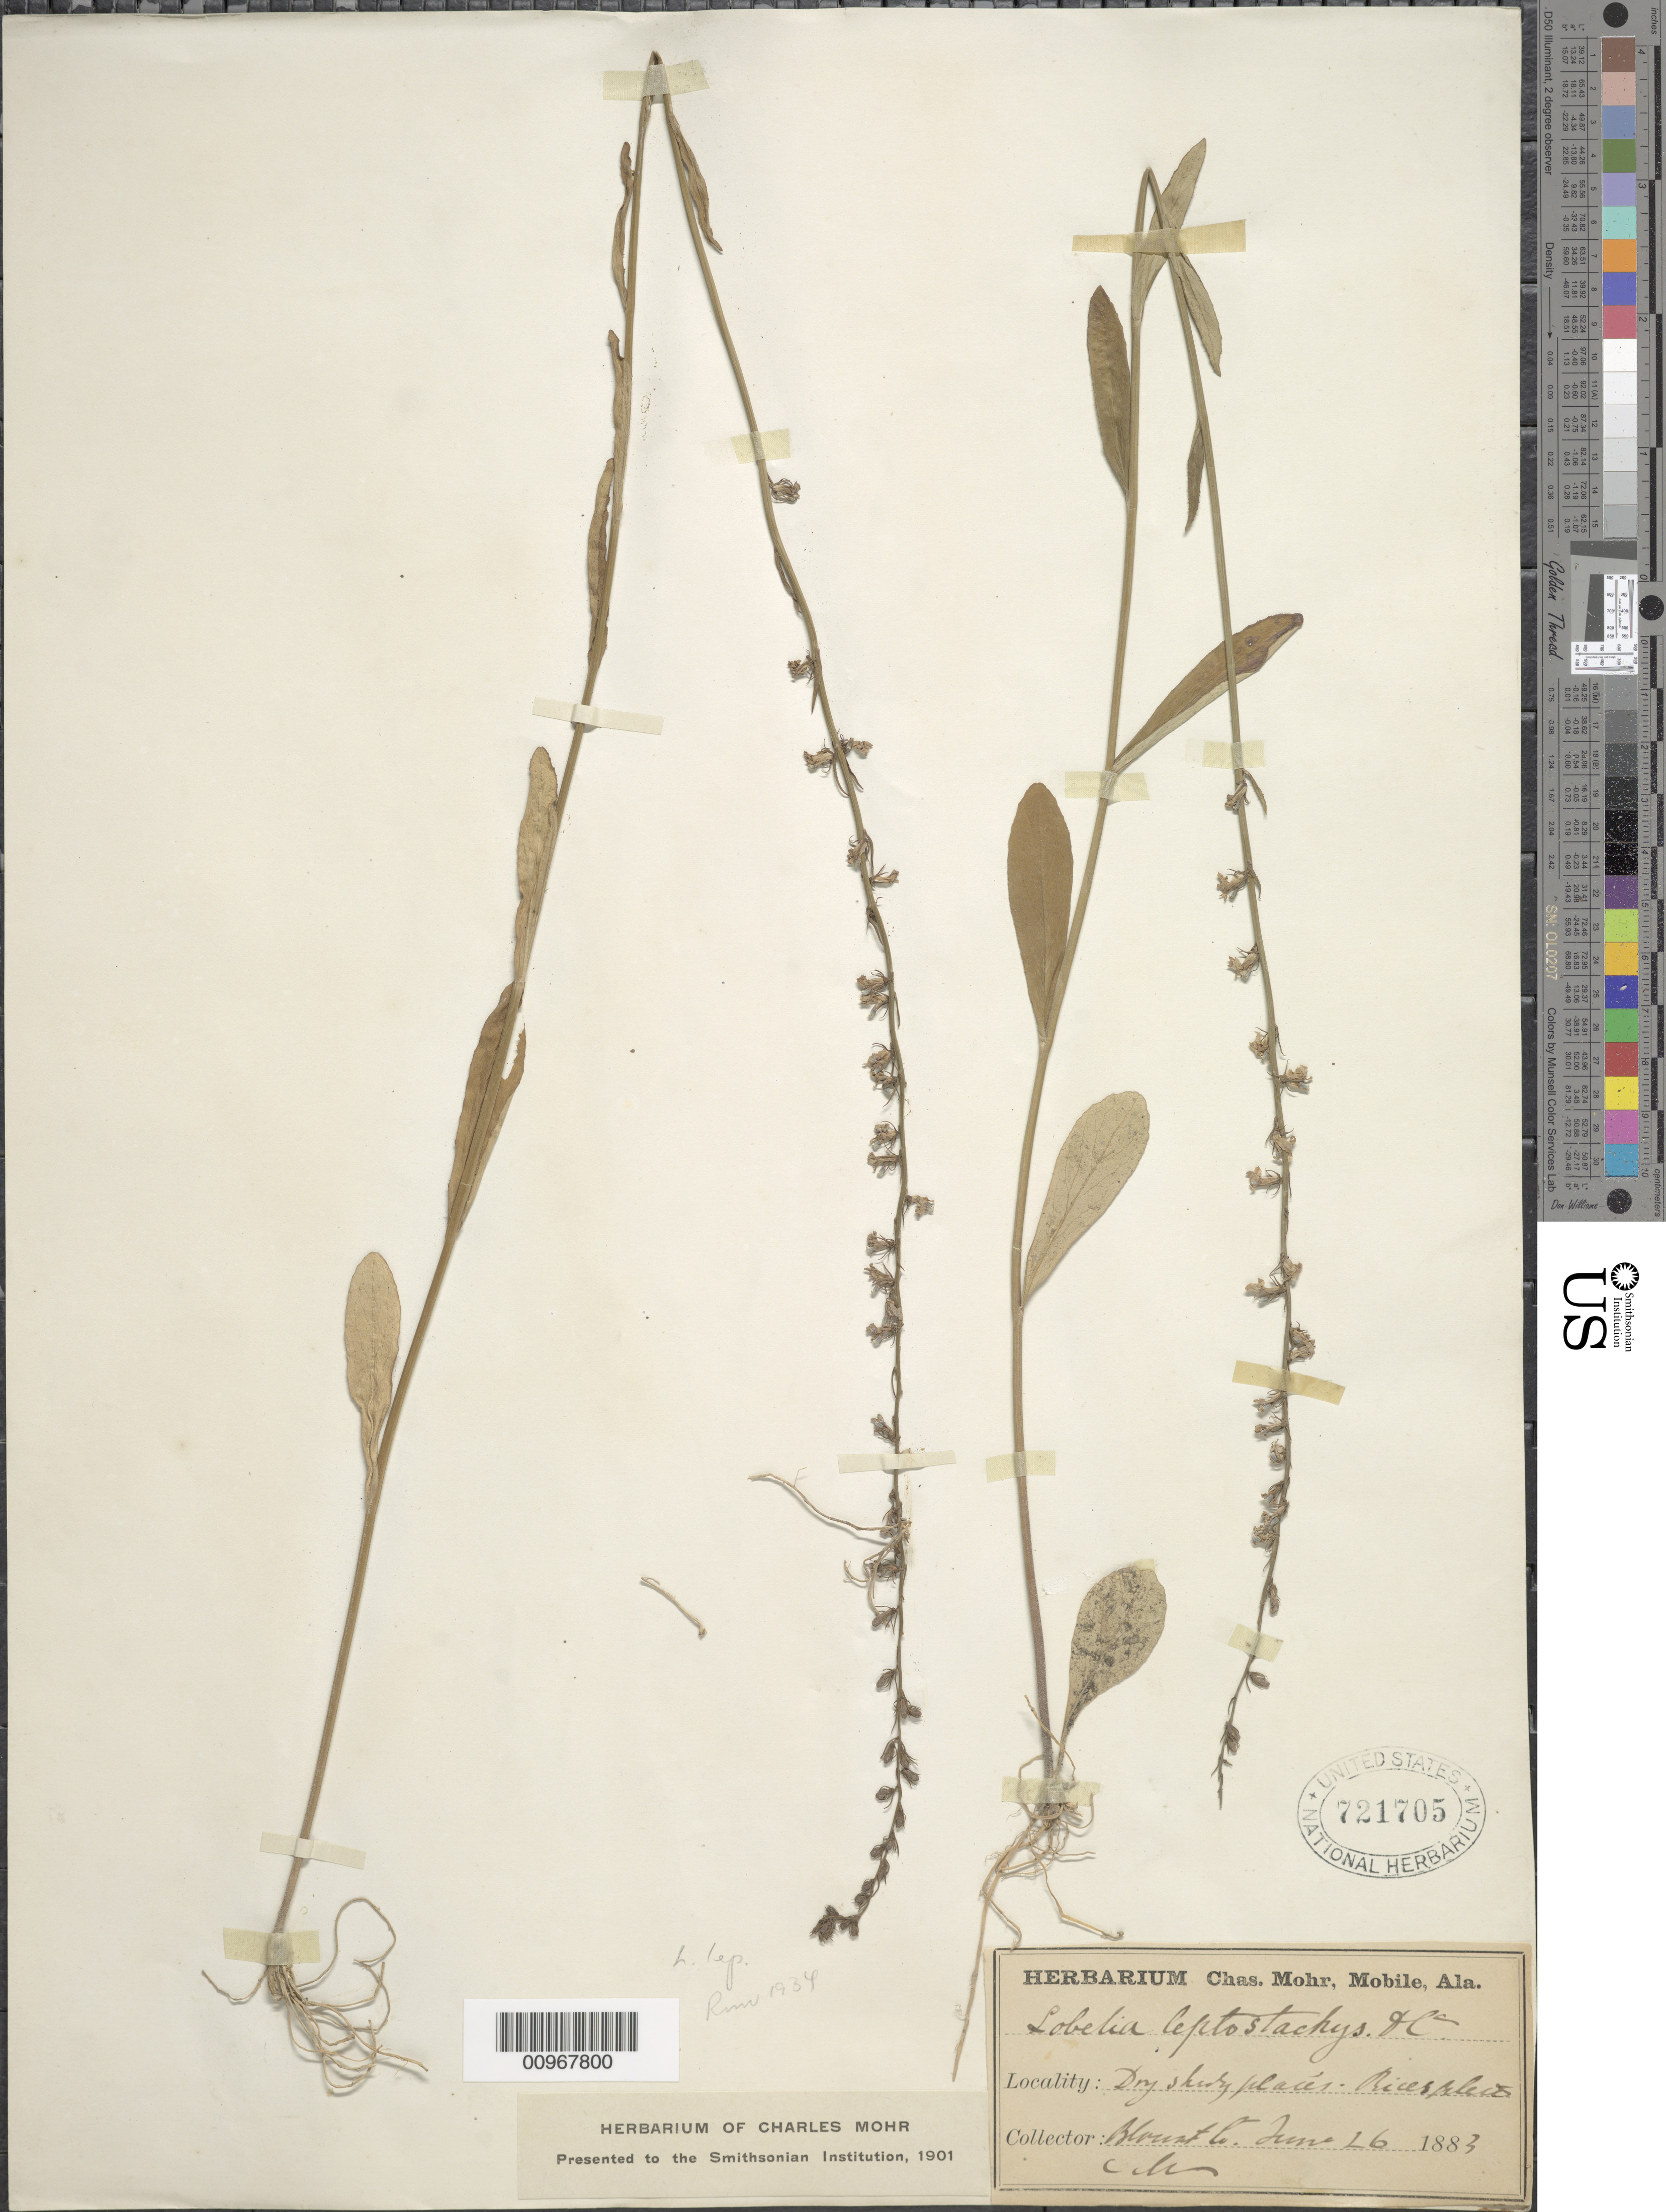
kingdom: Plantae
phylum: Tracheophyta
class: Magnoliopsida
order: Asterales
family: Campanulaceae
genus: Lobelia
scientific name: Lobelia leptostachys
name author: A. DC.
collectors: C. T. Mohr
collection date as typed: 26 Jun 1883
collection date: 1883-06-26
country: United States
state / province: Alabama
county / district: Blount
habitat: dry shady places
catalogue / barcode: US 721705